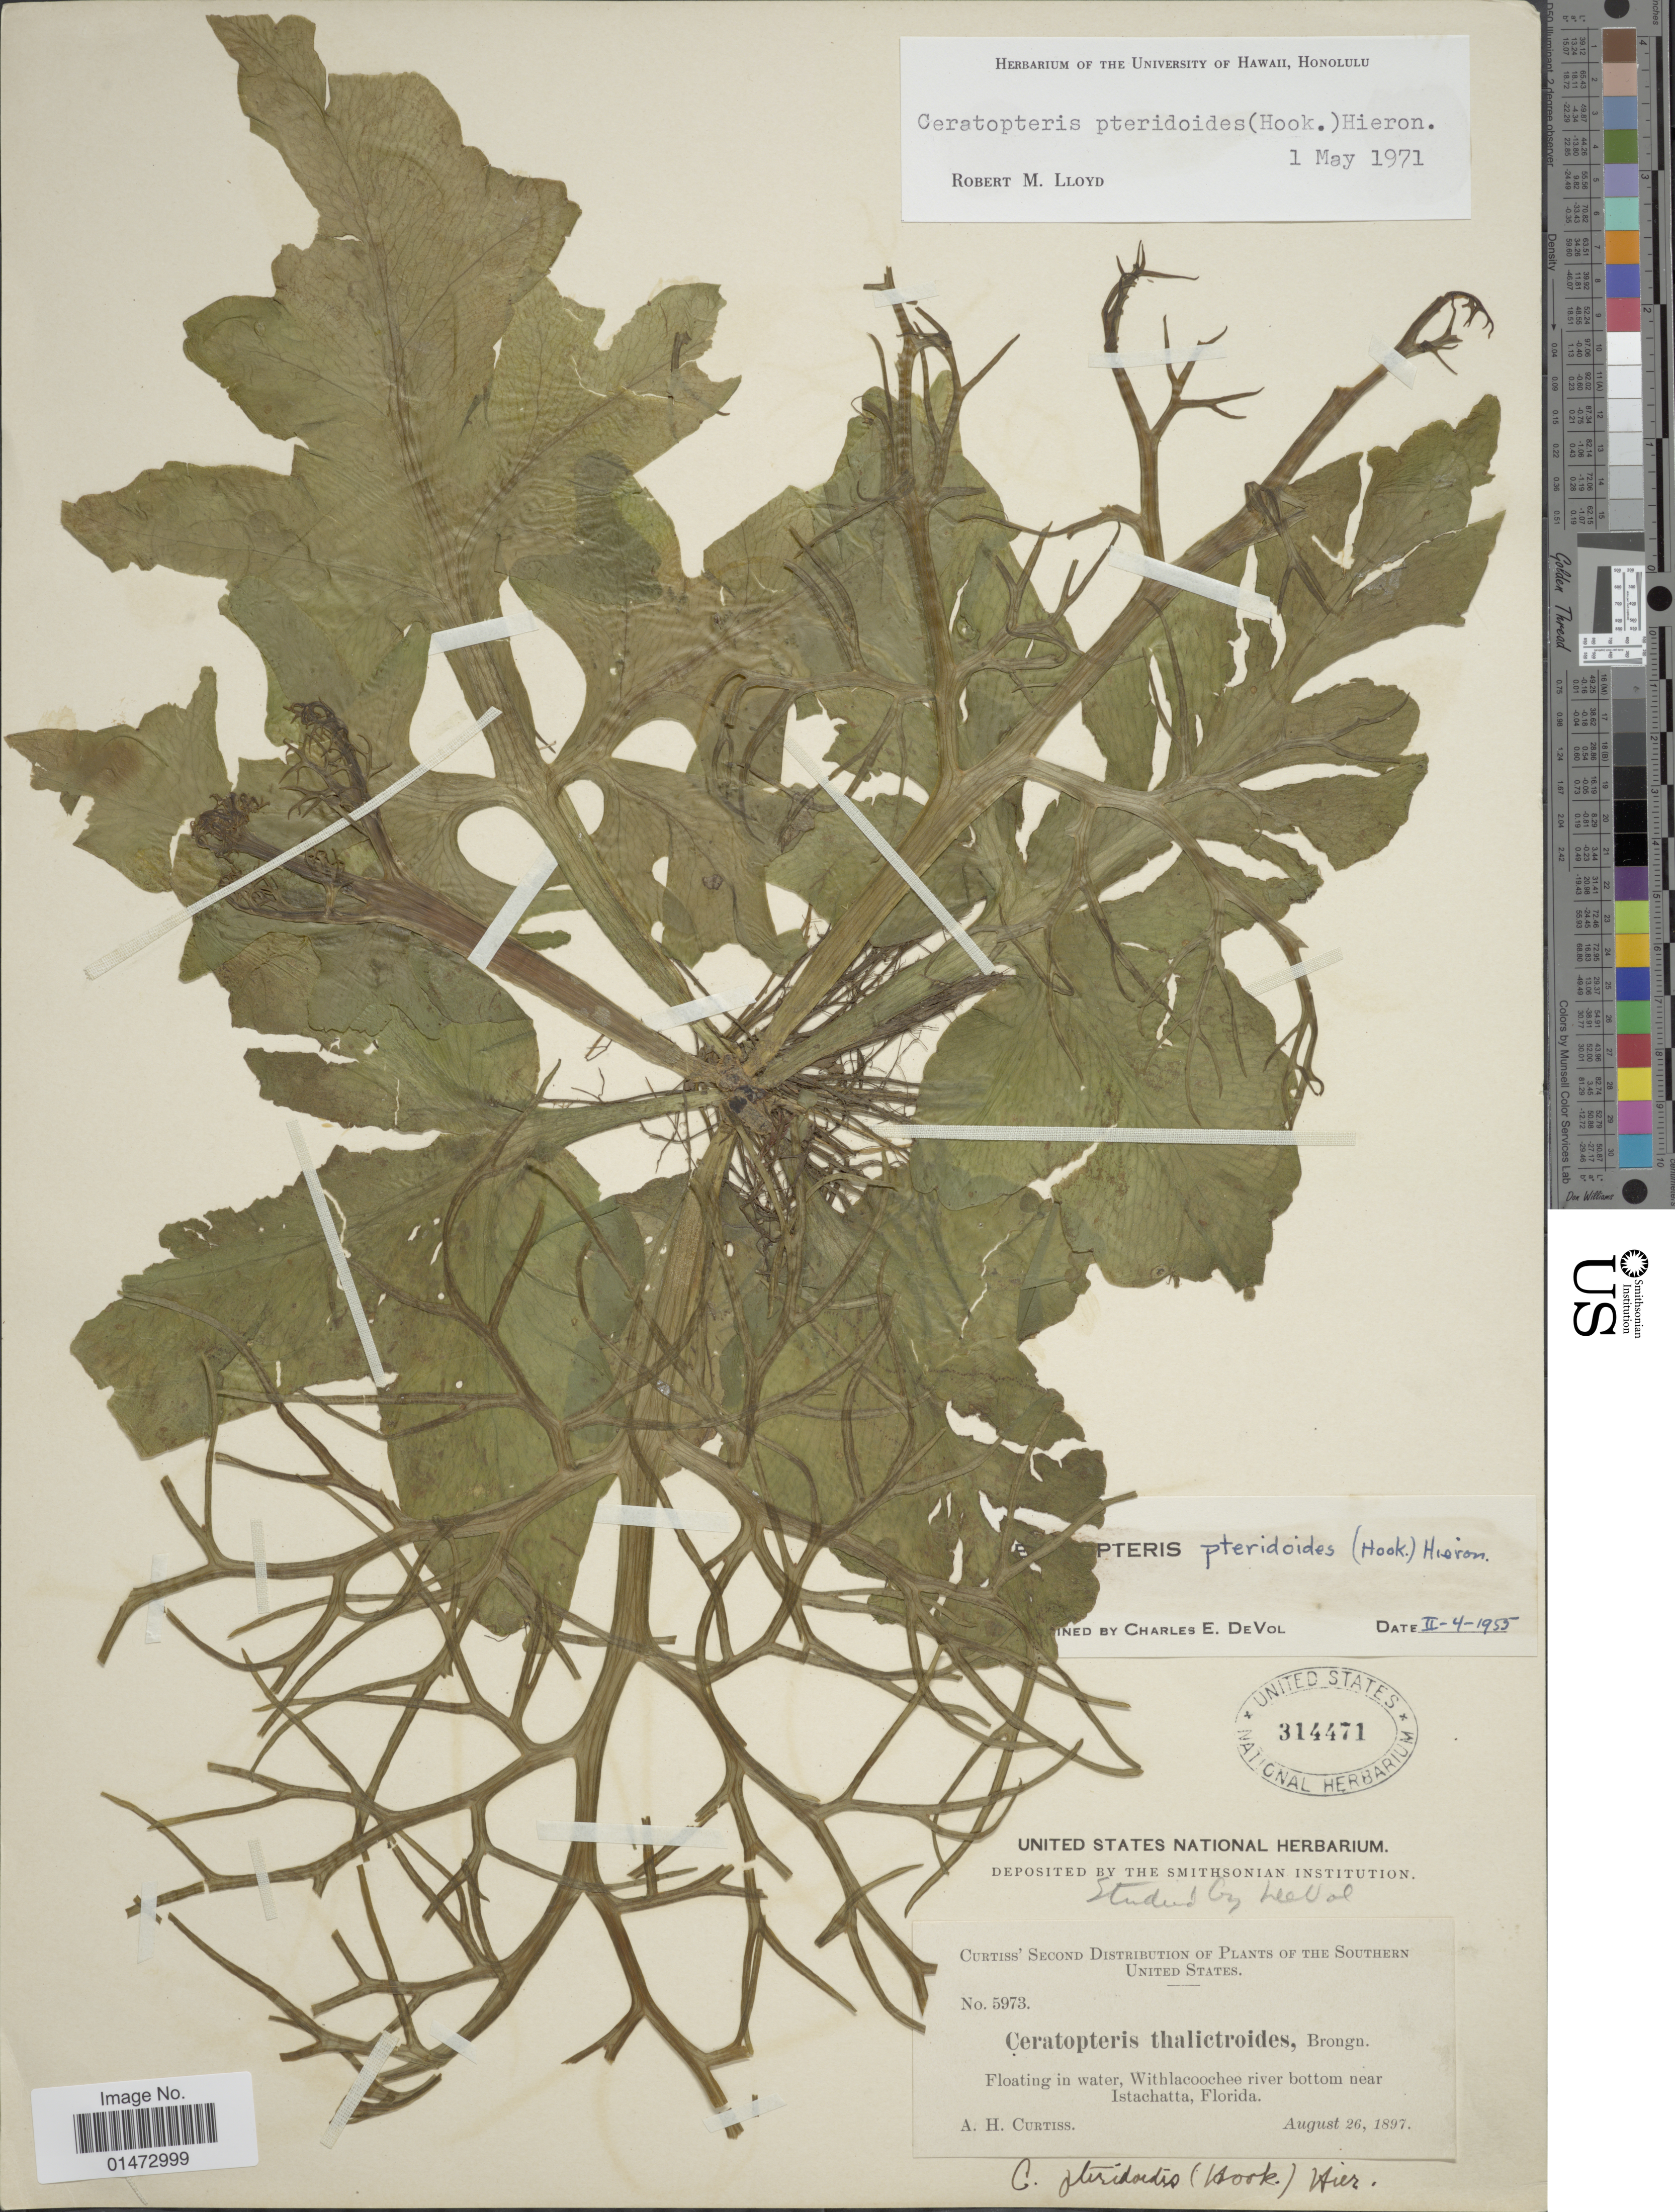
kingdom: Plantae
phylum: Tracheophyta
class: Polypodiopsida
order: Polypodiales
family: Pteridaceae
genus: Ceratopteris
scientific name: Ceratopteris pteridioides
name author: (Hook.) Hieron.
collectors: A. H. Curtiss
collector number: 5973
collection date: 1897-08-26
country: United States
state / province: Florida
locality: Floating in water, Withlacoochee river bottom near Istachatta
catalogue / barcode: US 314471